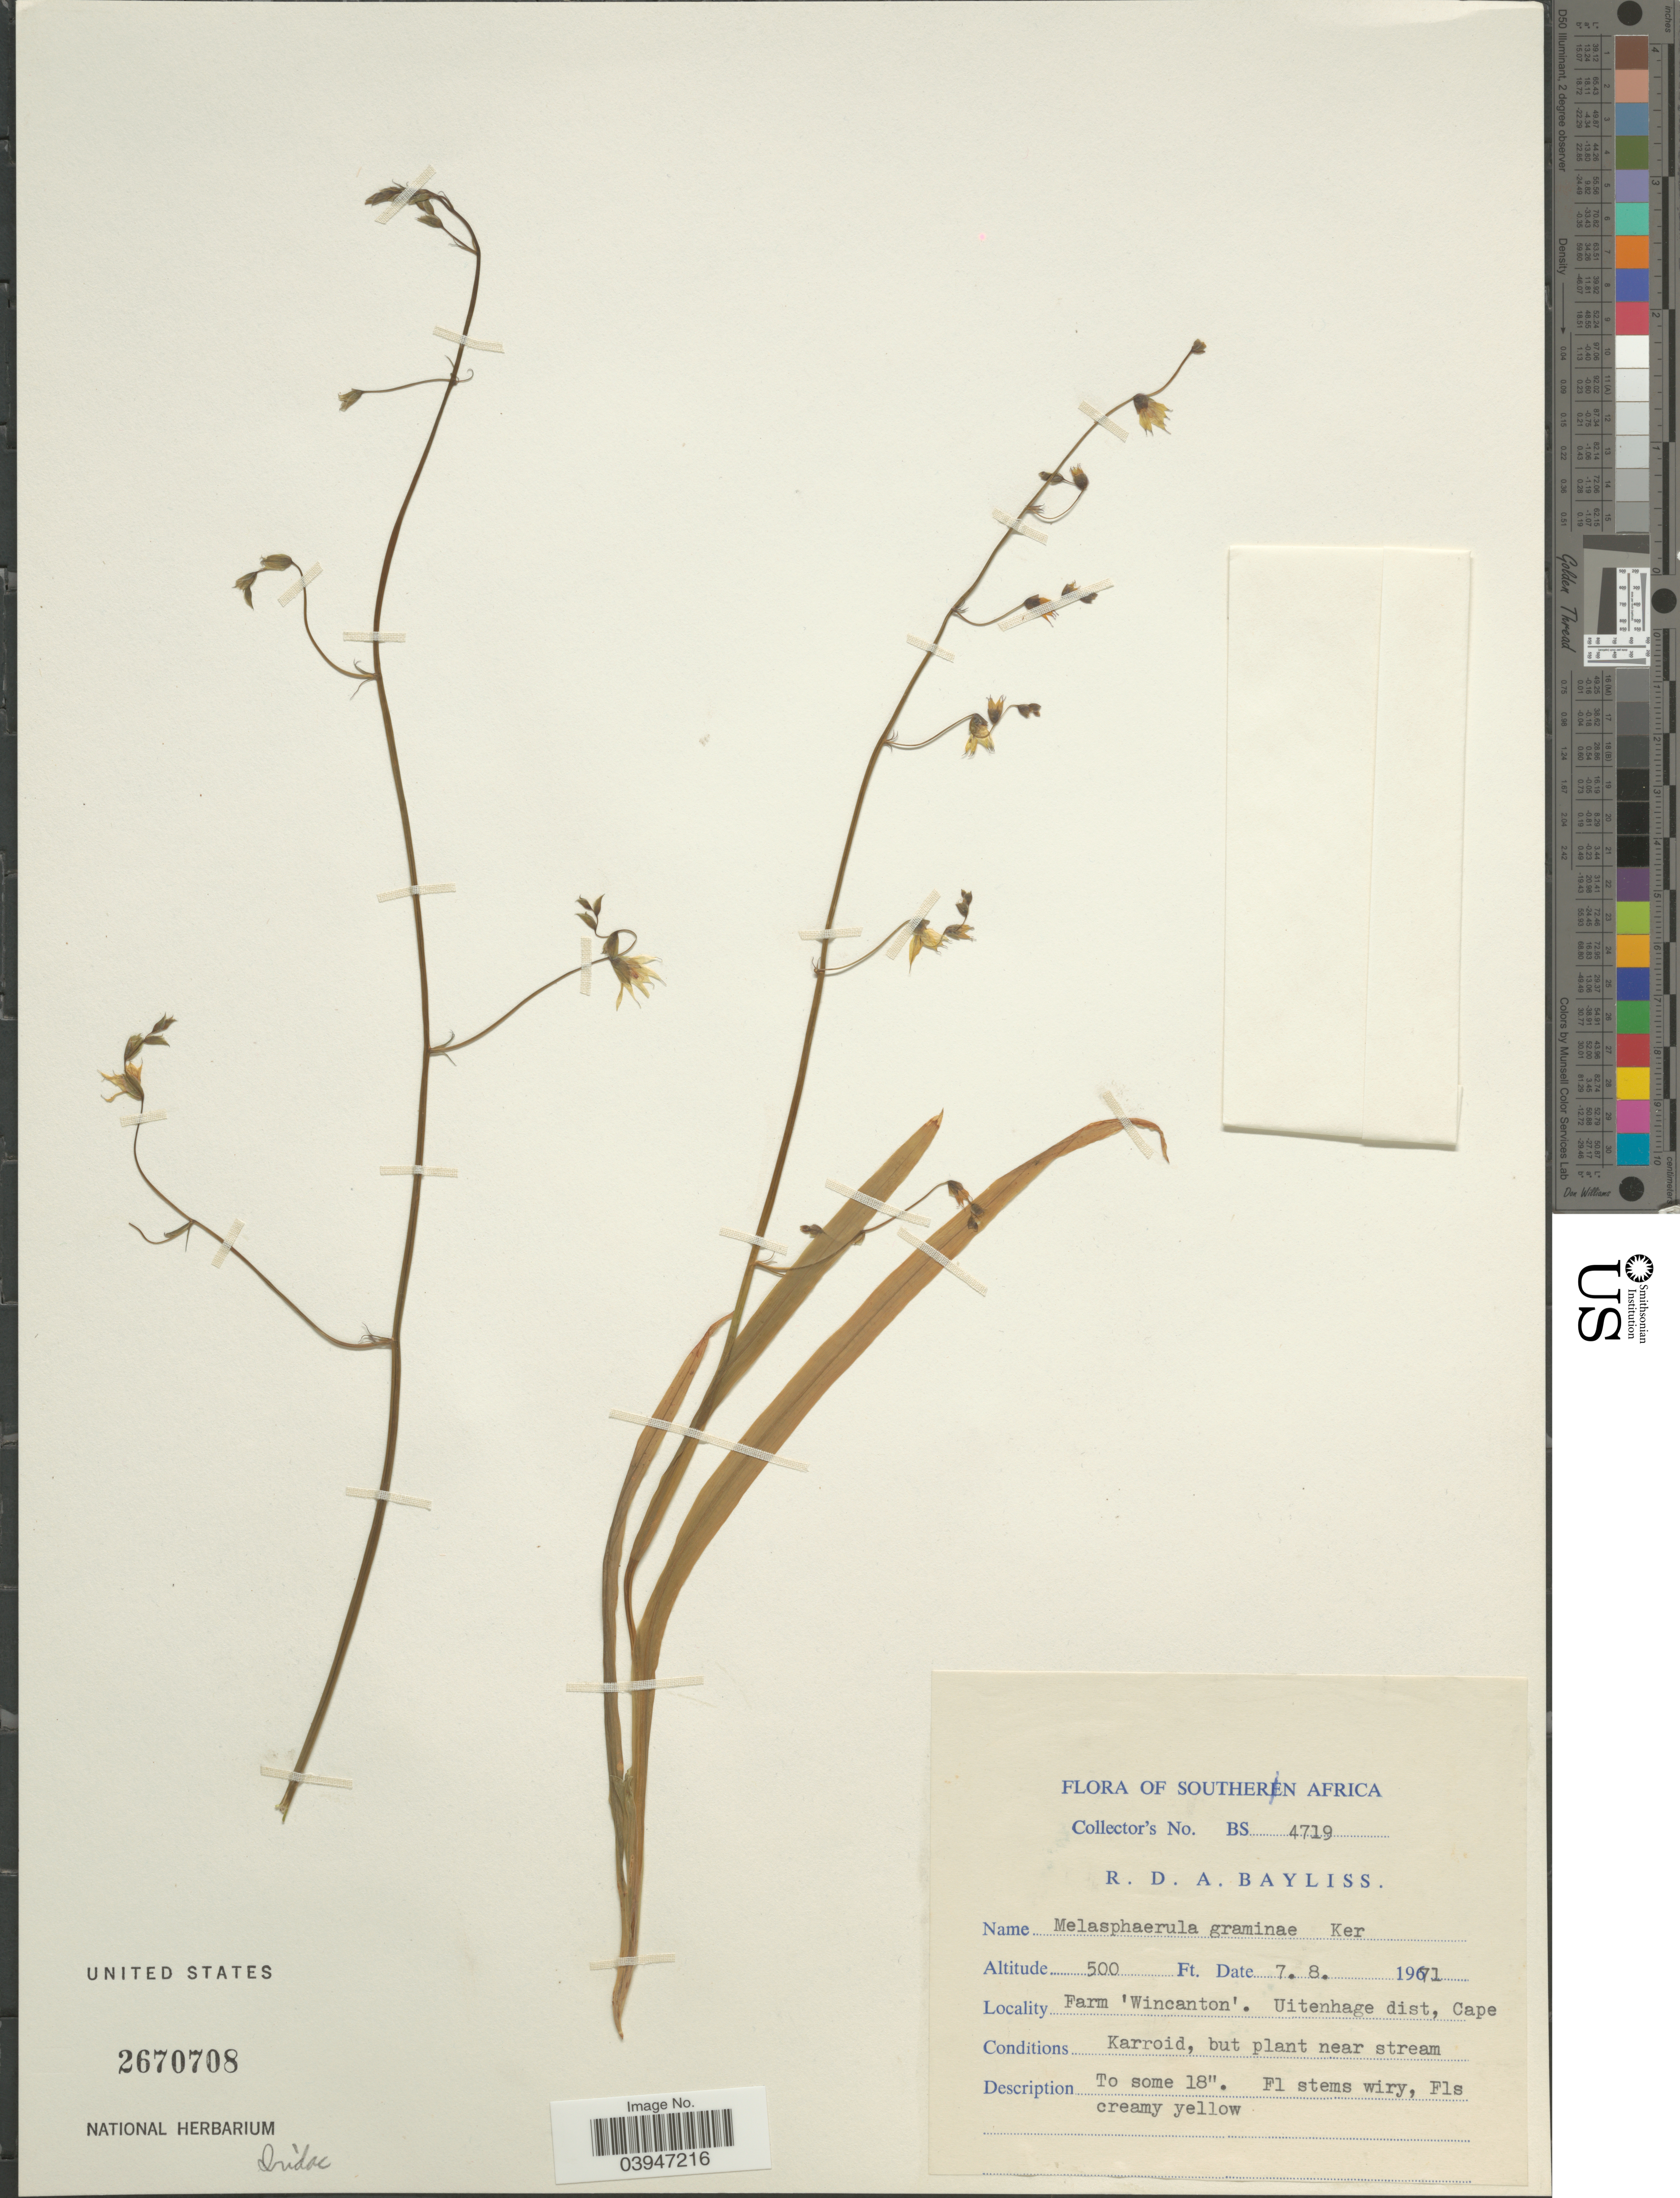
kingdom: Plantae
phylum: Tracheophyta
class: Liliopsida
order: Asparagales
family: Iridaceae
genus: Melasphaerula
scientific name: Melasphaerula graminea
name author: (L. f.) Ker Gawl.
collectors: R. Bayliss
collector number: BS 4719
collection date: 1971-08-07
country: South Africa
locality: Southern Africa. Farm 'Wincanton'. Uitenhage dist, Cape.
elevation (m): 152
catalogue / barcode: US 2670708